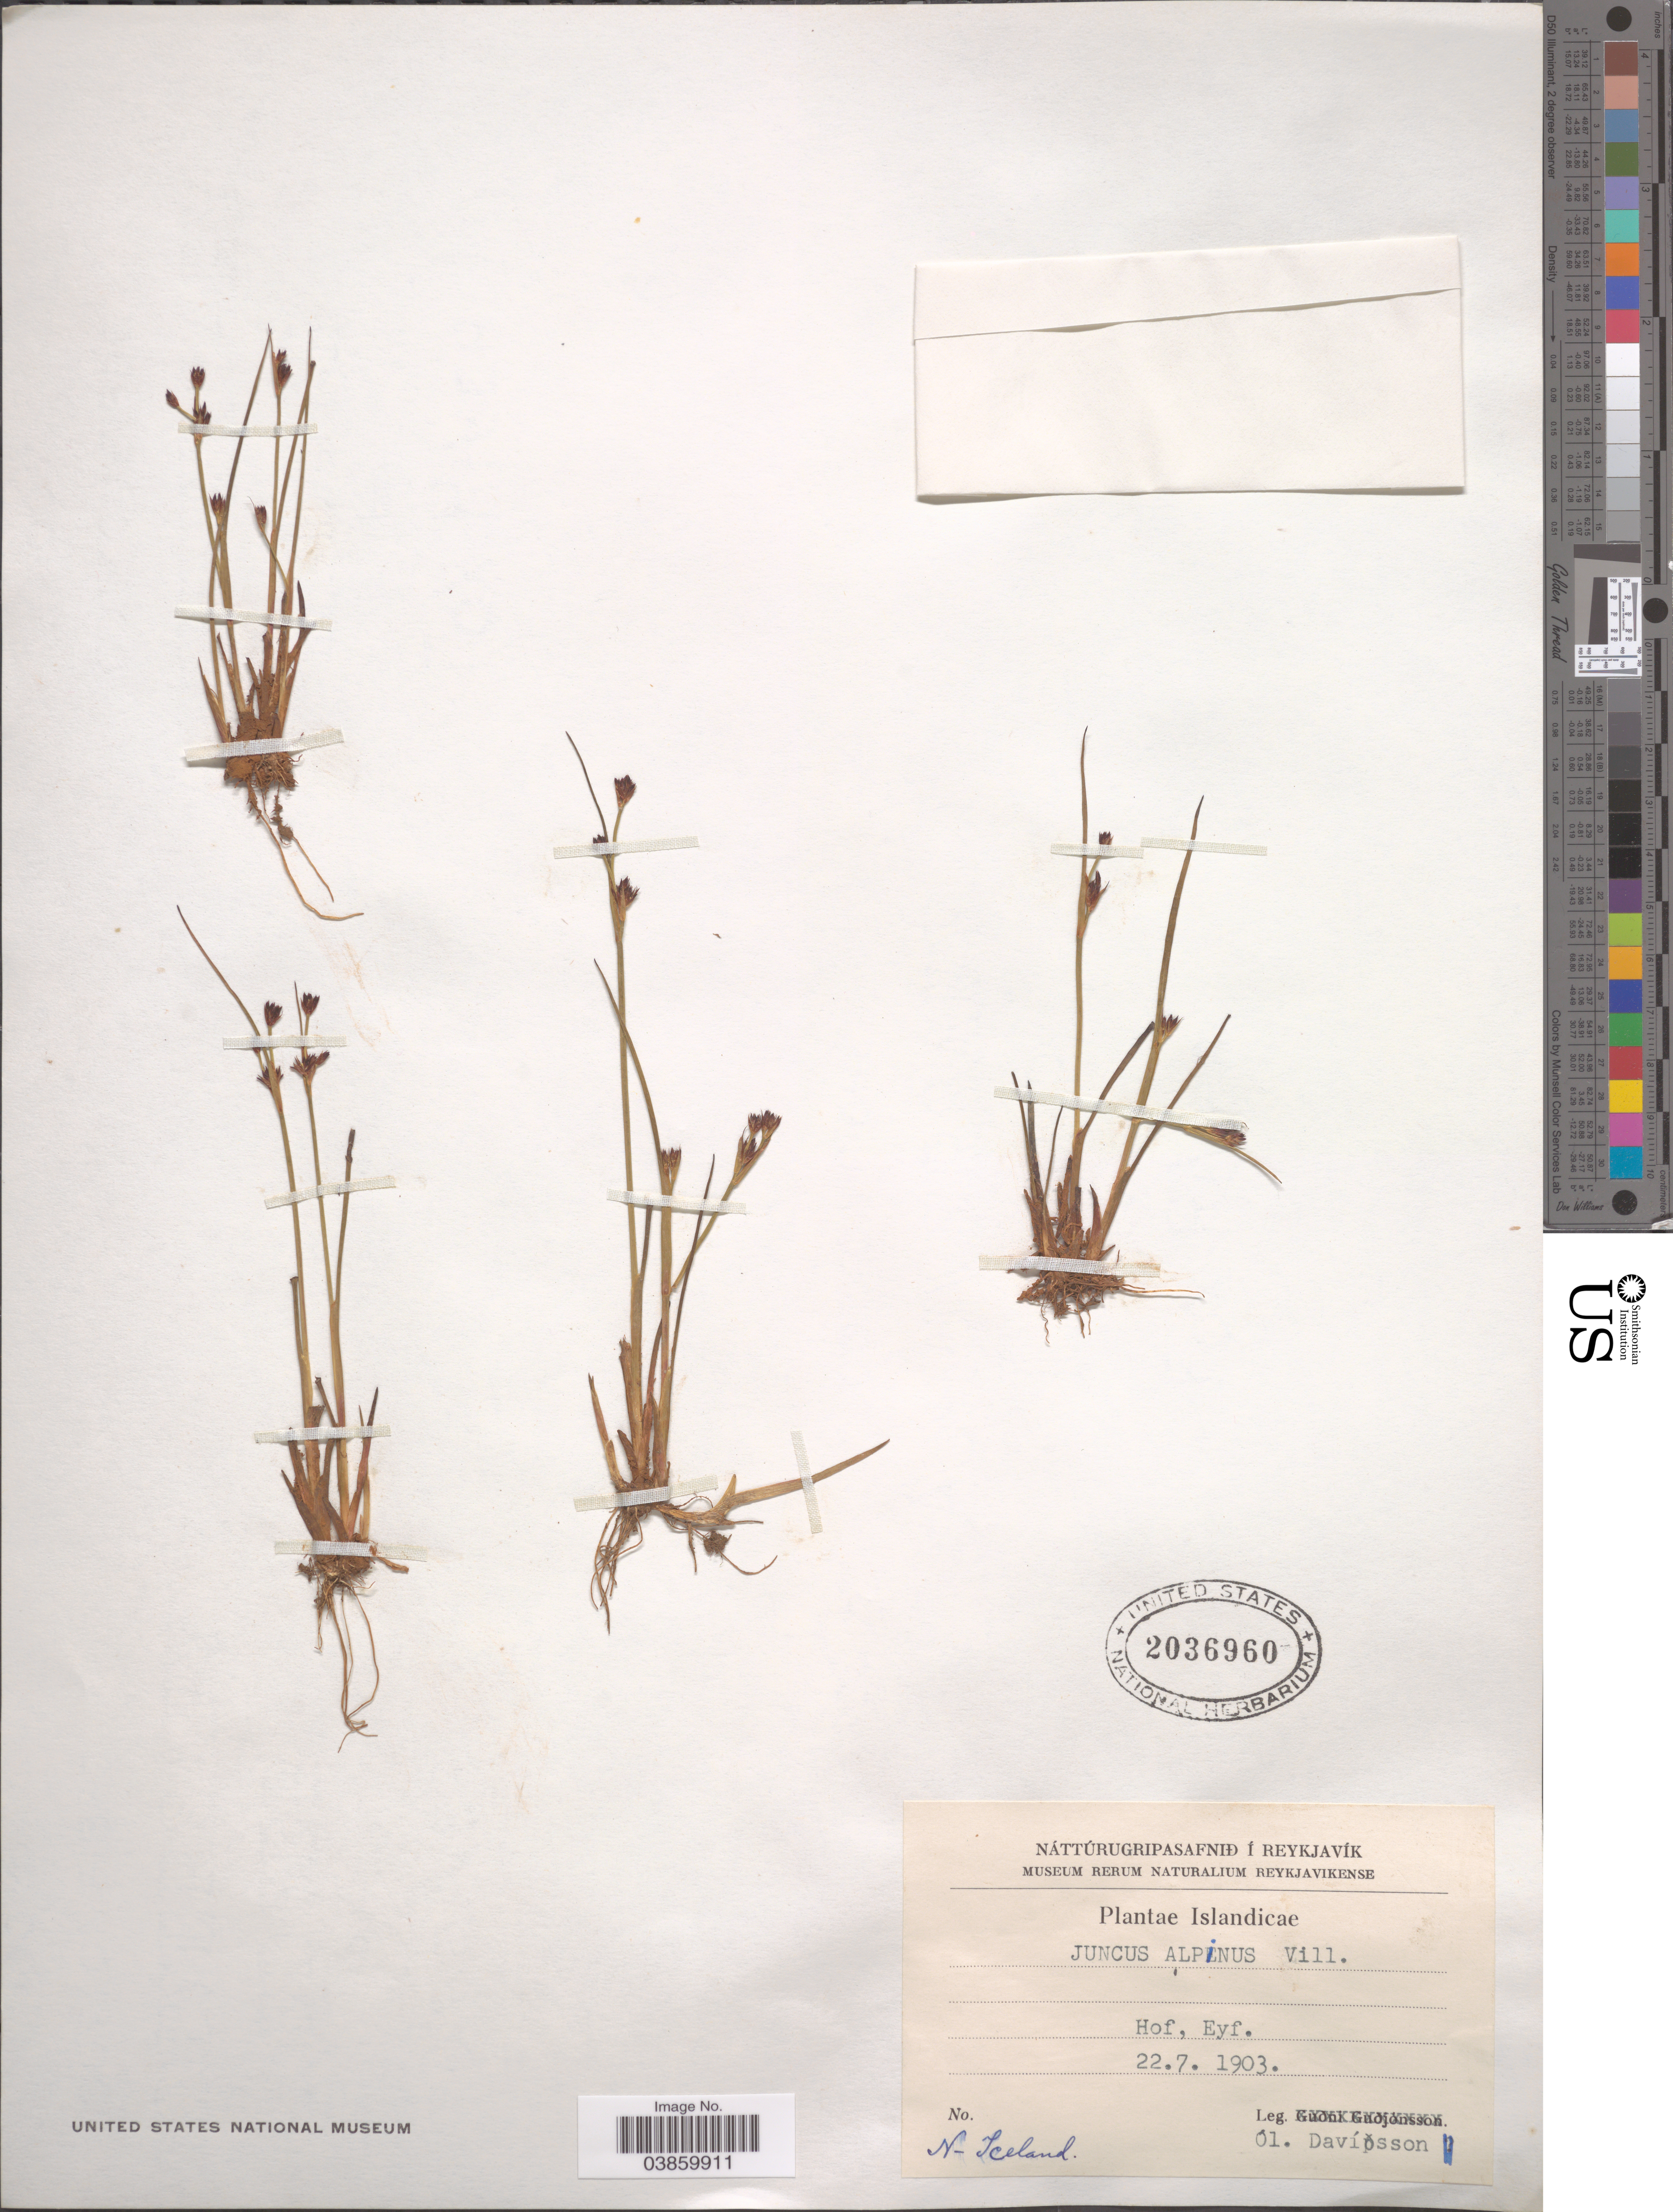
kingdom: Plantae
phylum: Tracheophyta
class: Liliopsida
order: Poales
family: Juncaceae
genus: Juncus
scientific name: Juncus alpinus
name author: Vill.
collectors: O. Davidsson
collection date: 1903-07-22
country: Iceland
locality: Islandicae. Hof, Eyf. N-Iceland.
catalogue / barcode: US 2036960